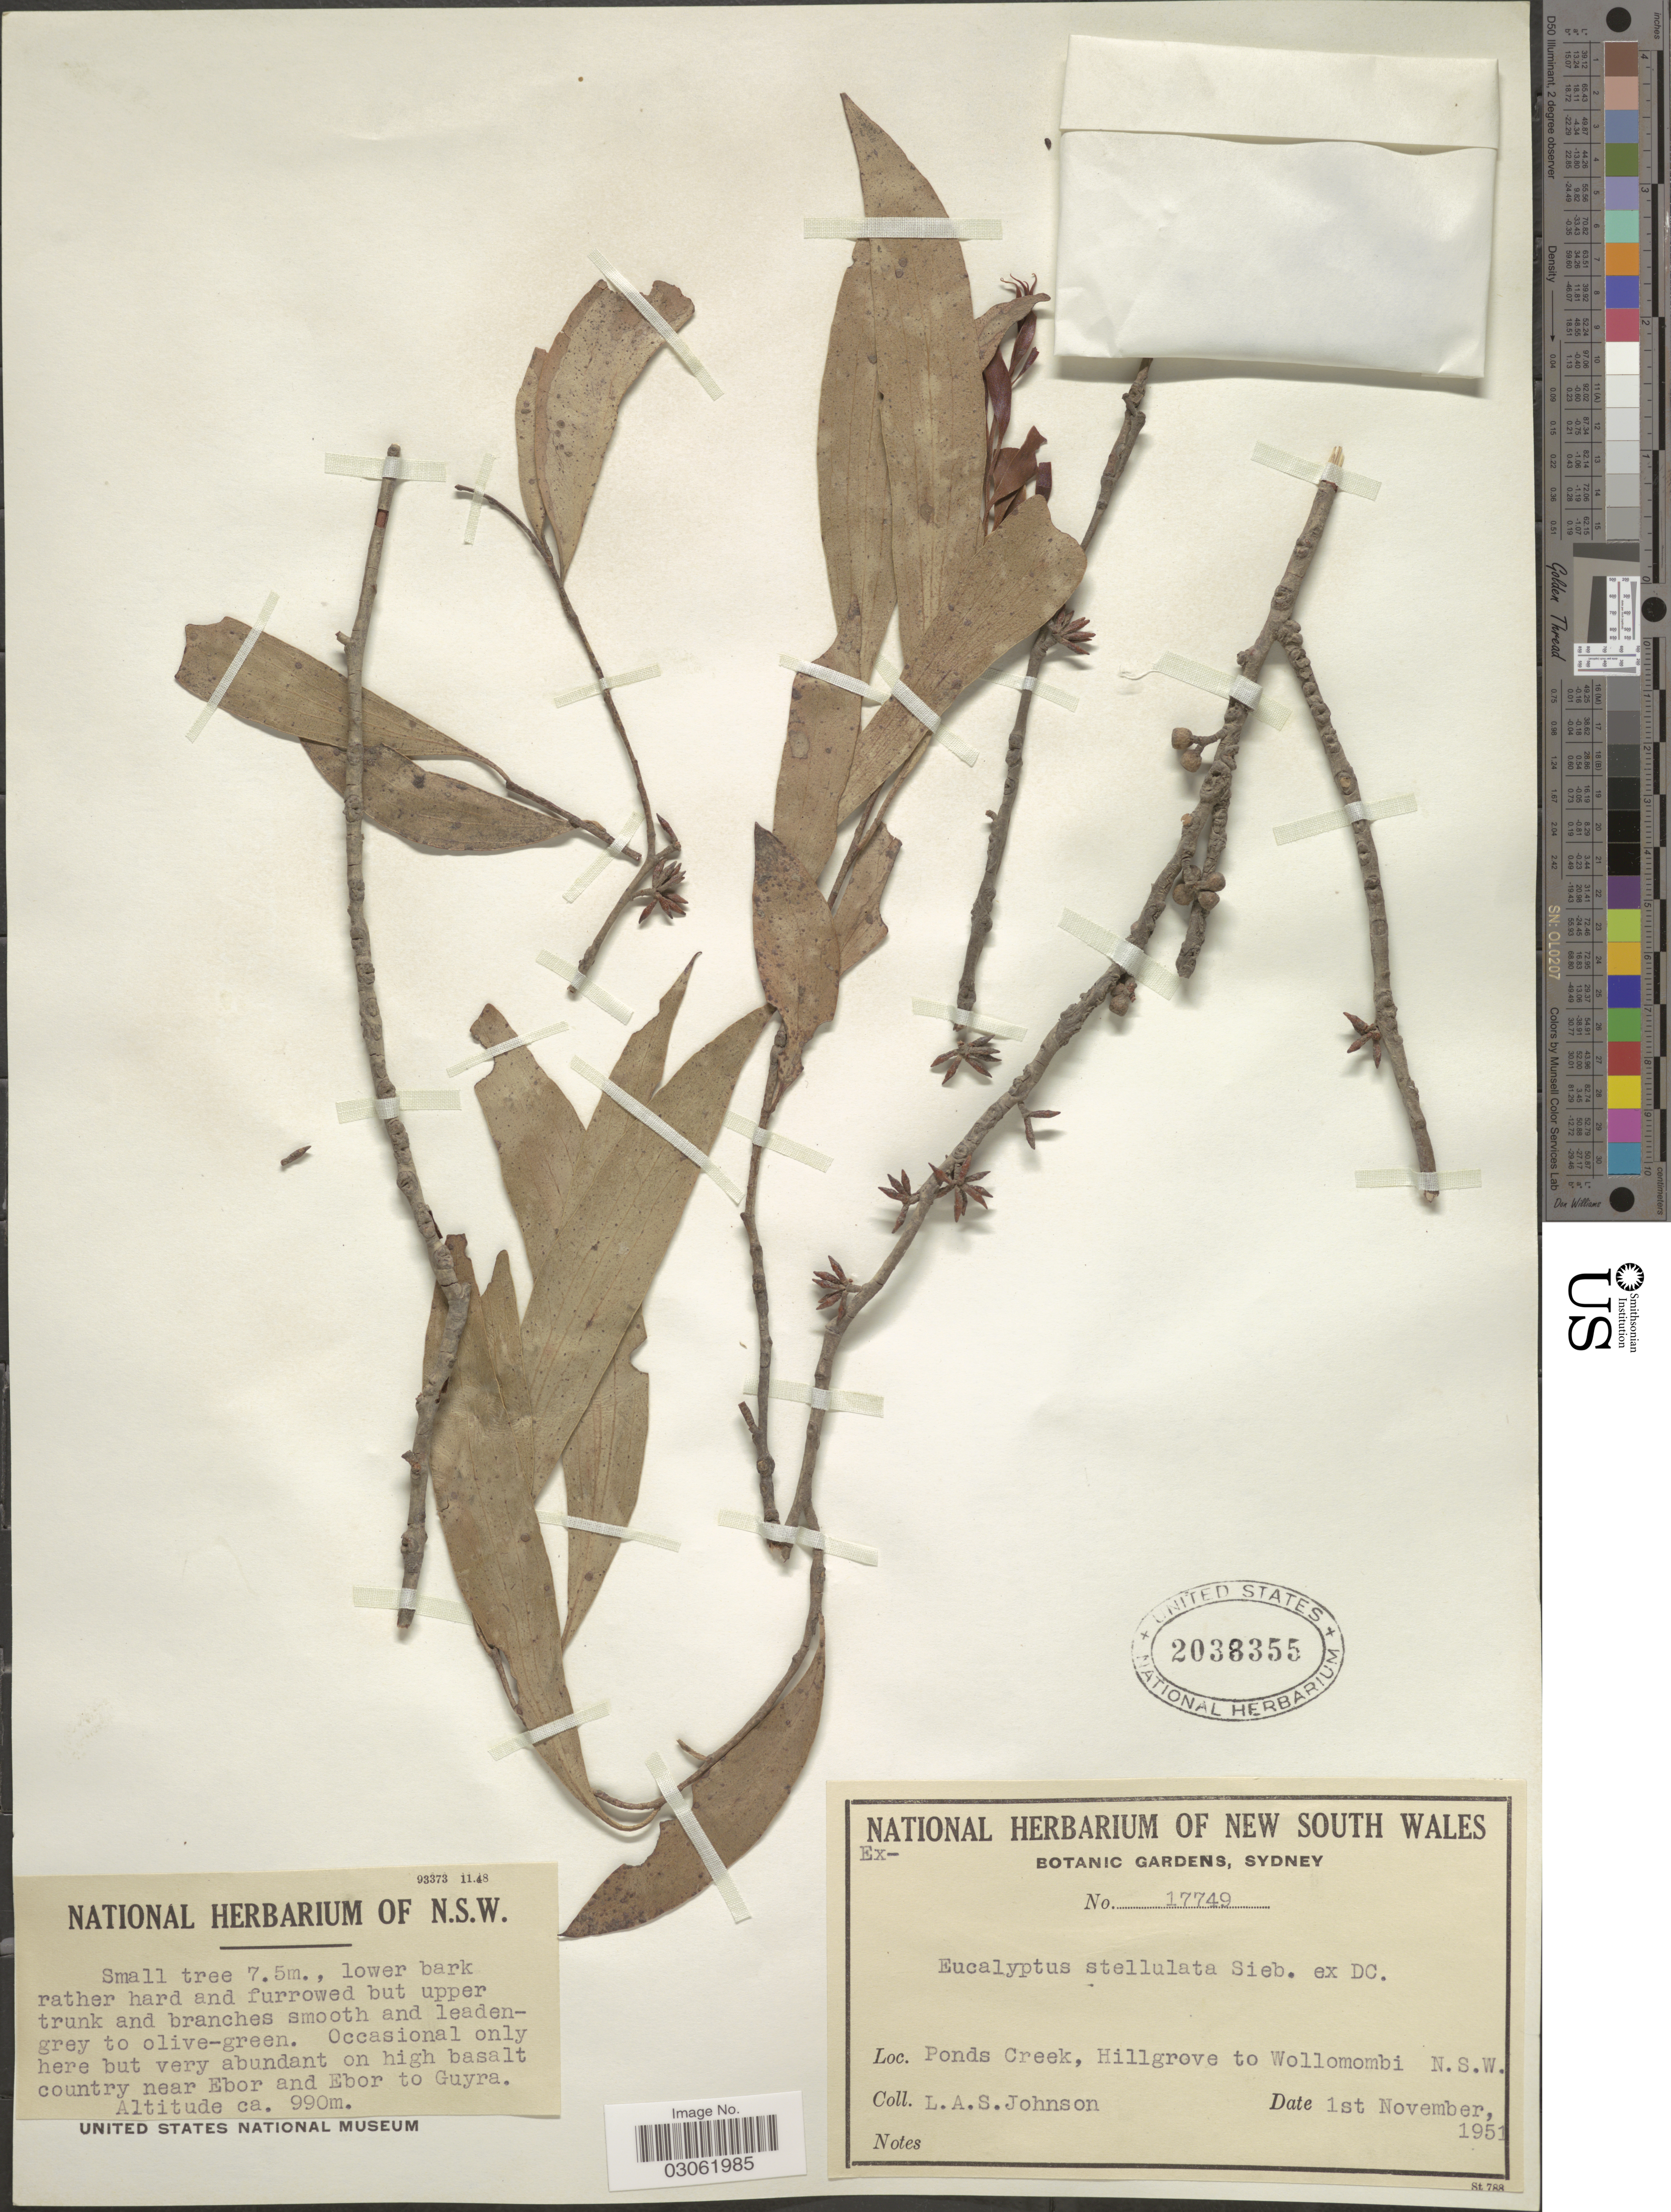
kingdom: Plantae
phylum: Tracheophyta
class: Magnoliopsida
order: Myrtales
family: Myrtaceae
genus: Eucalyptus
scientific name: Eucalyptus stellulata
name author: Sieber ex DC.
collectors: L. A. S. Johnson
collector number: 17749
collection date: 1951-11-01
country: Australia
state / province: New South Wales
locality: Ponds Creek, Hillgrove to Wollomombi, very abundant on high basalt country near Ebor and Ebor to Guyra.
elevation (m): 990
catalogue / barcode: US 2038355